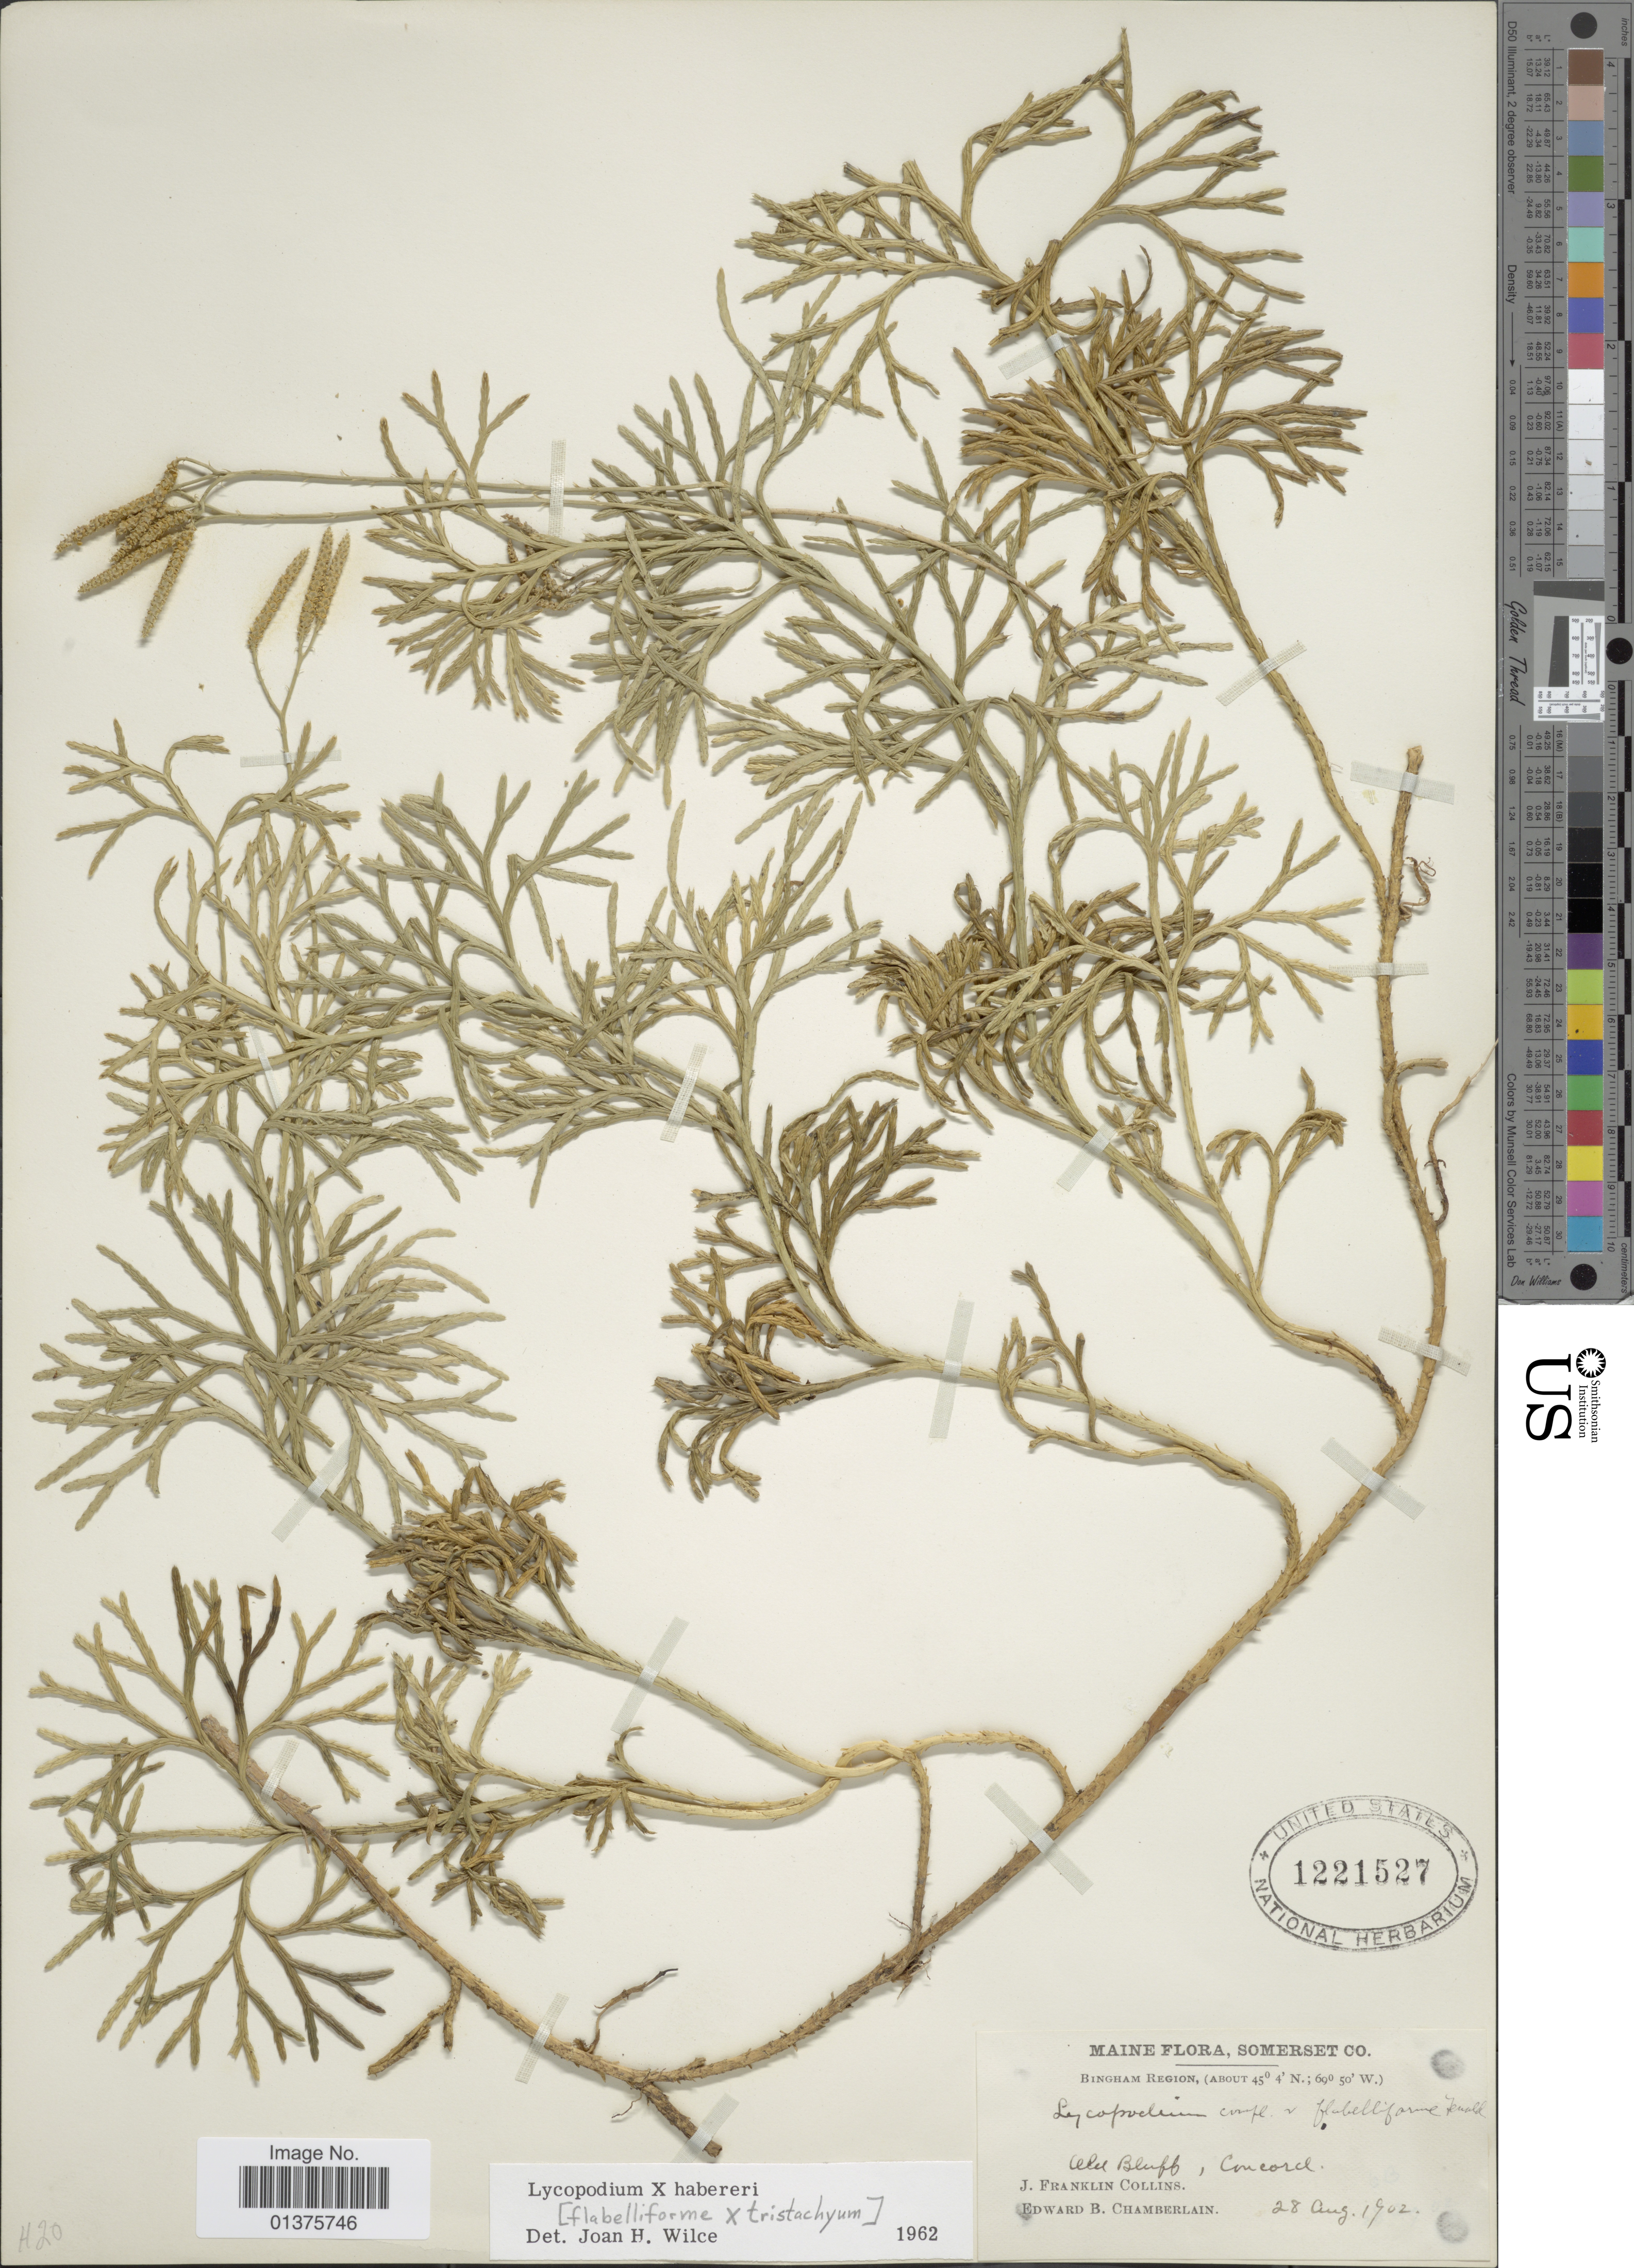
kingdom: Plantae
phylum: Tracheophyta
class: Lycopodiopsida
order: Lycopodiales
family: Lycopodiaceae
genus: Diphasiastrum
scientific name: Diphasiastrum x habereri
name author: (House) Holub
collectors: J. Collins & E. Chamberlain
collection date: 1902-08-28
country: United States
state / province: Maine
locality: Somerset Co., Bingham Region, OId Bluff, Concord.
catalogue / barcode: US 1221527